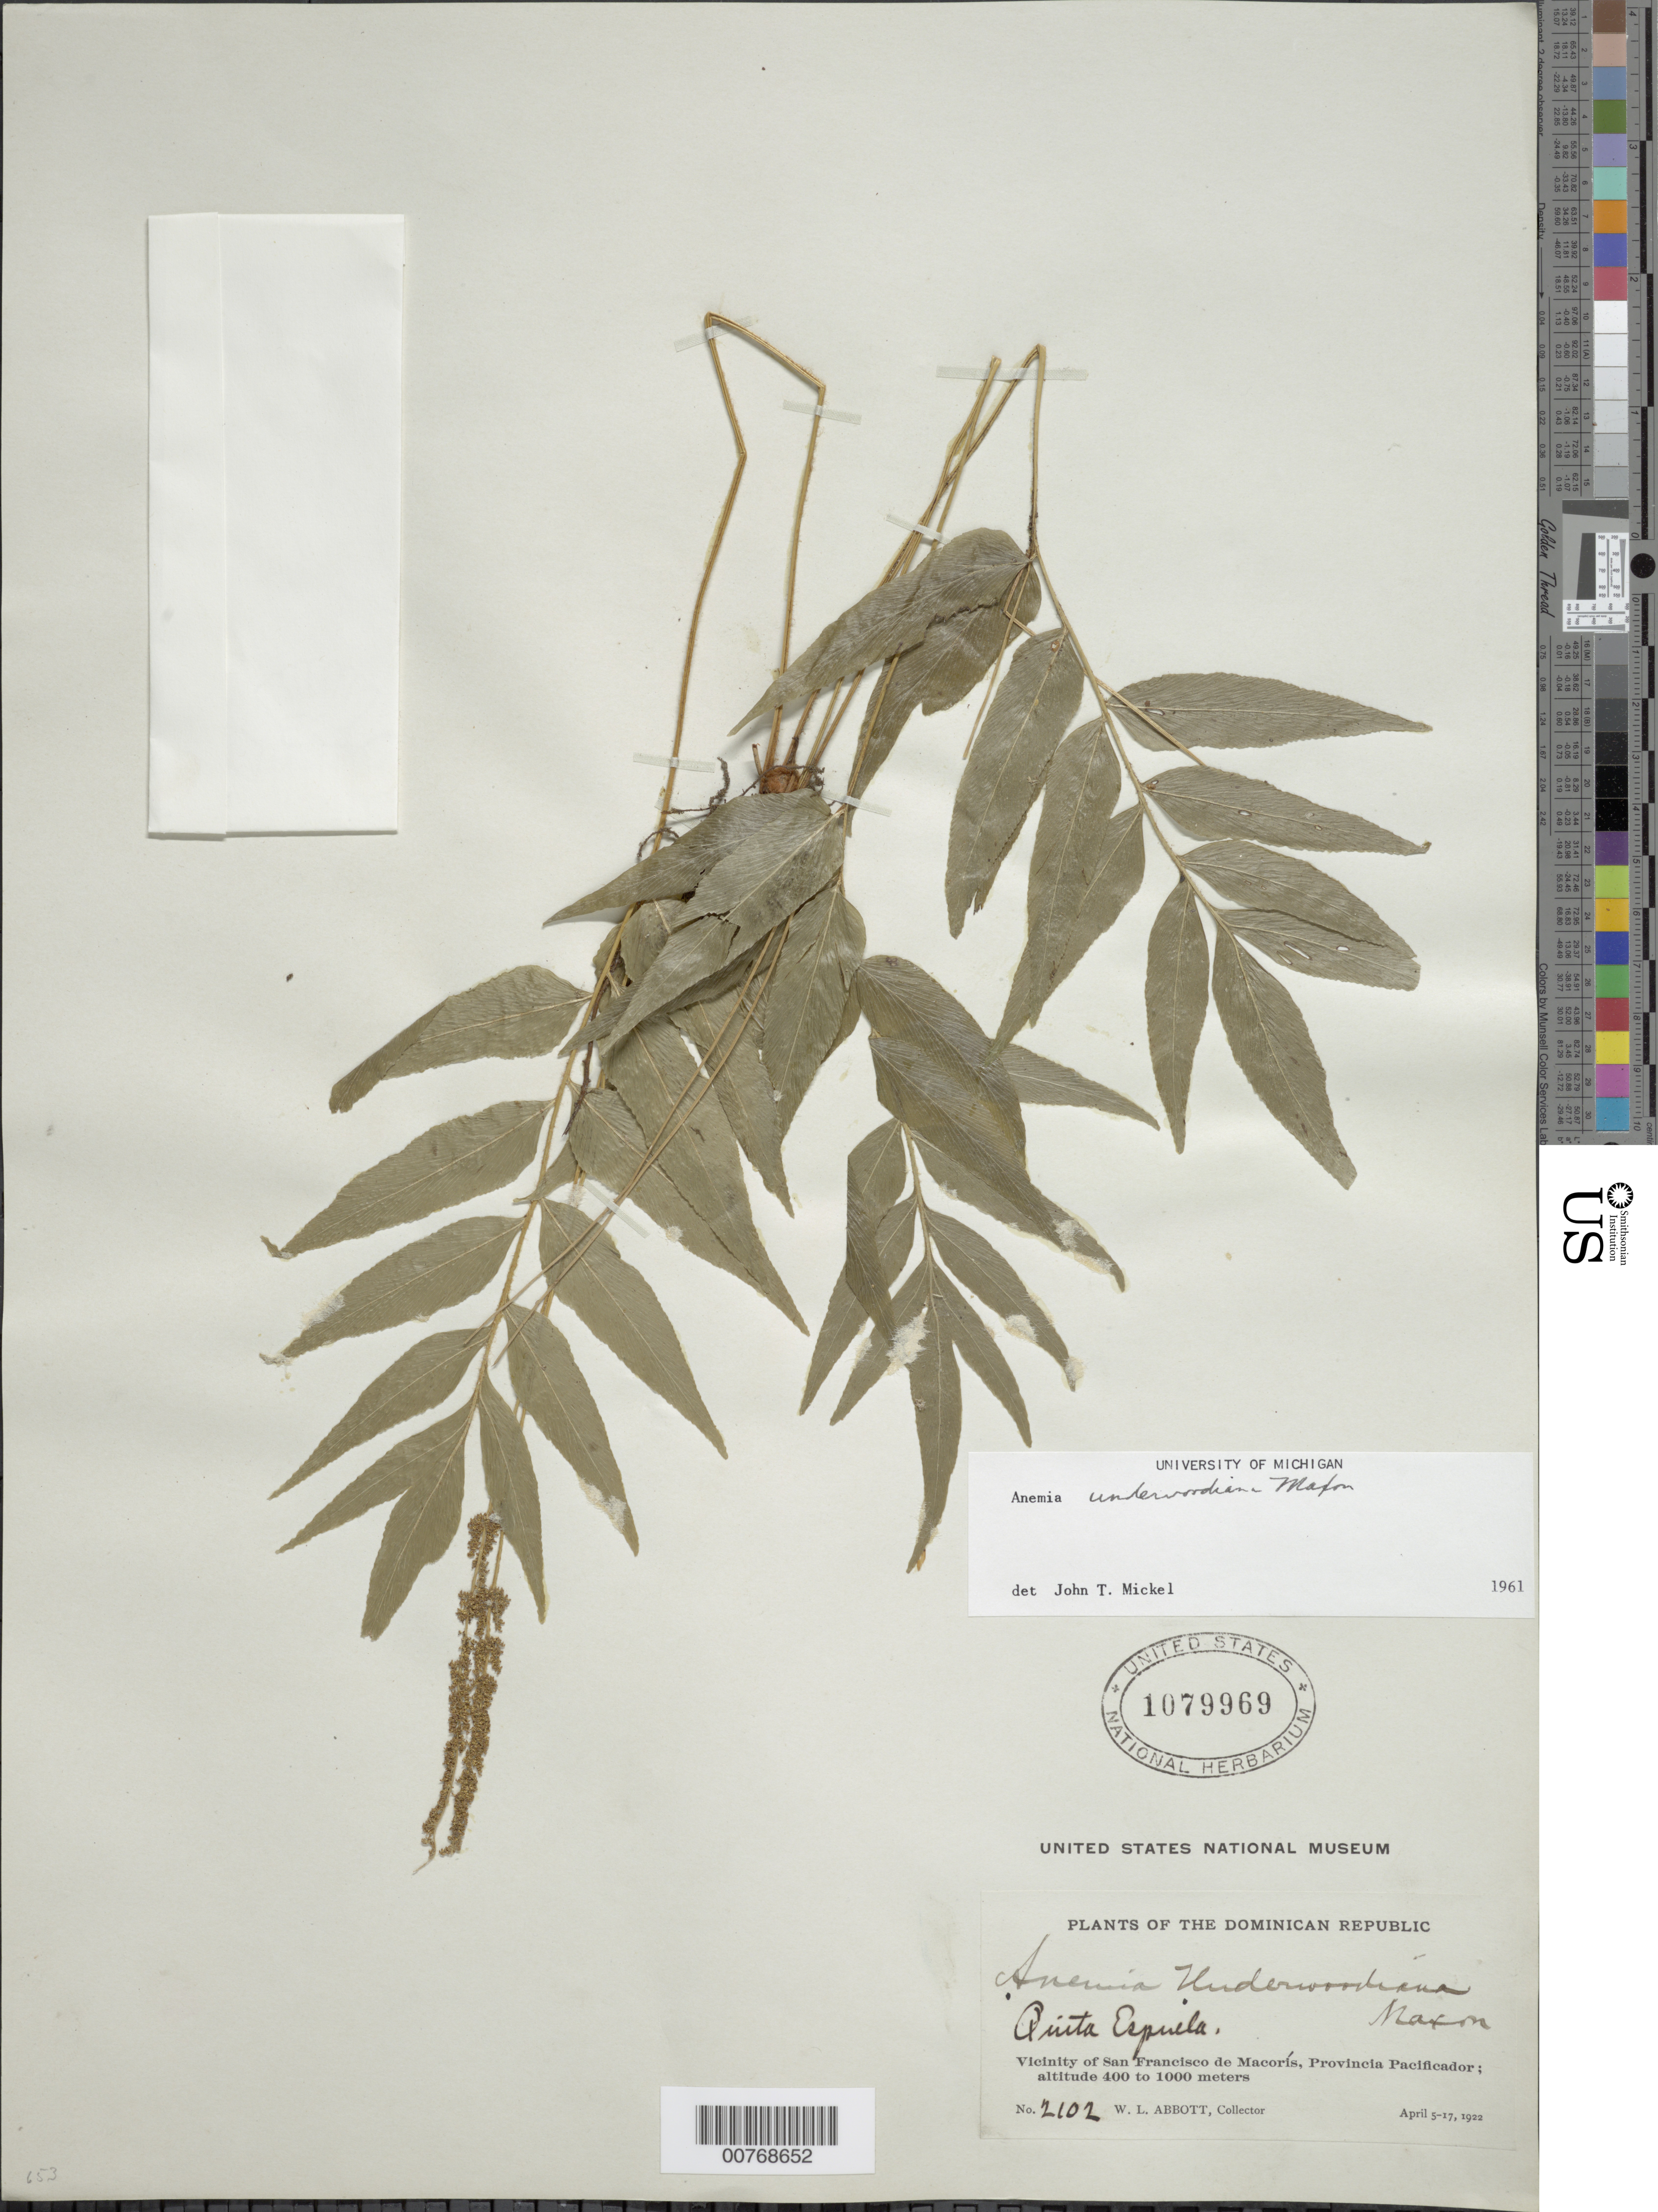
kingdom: Plantae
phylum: Tracheophyta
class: Polypodiopsida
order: Schizaeales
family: Anemiaceae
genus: Anemia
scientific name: Anemia underwoodiana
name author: Maxon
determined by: Mickel, J. T., (NY), New York Botanical Garden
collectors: W. L. Abbott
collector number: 2102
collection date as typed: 05 Apr 1922 to 17 Apr 1922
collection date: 1922-04-05/1922-04-17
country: Dominican Republic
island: Hispaniola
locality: Vicinity of San Francisco de Macorís, provinica Pacificador. Quita Espuela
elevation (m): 400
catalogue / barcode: US 1079969